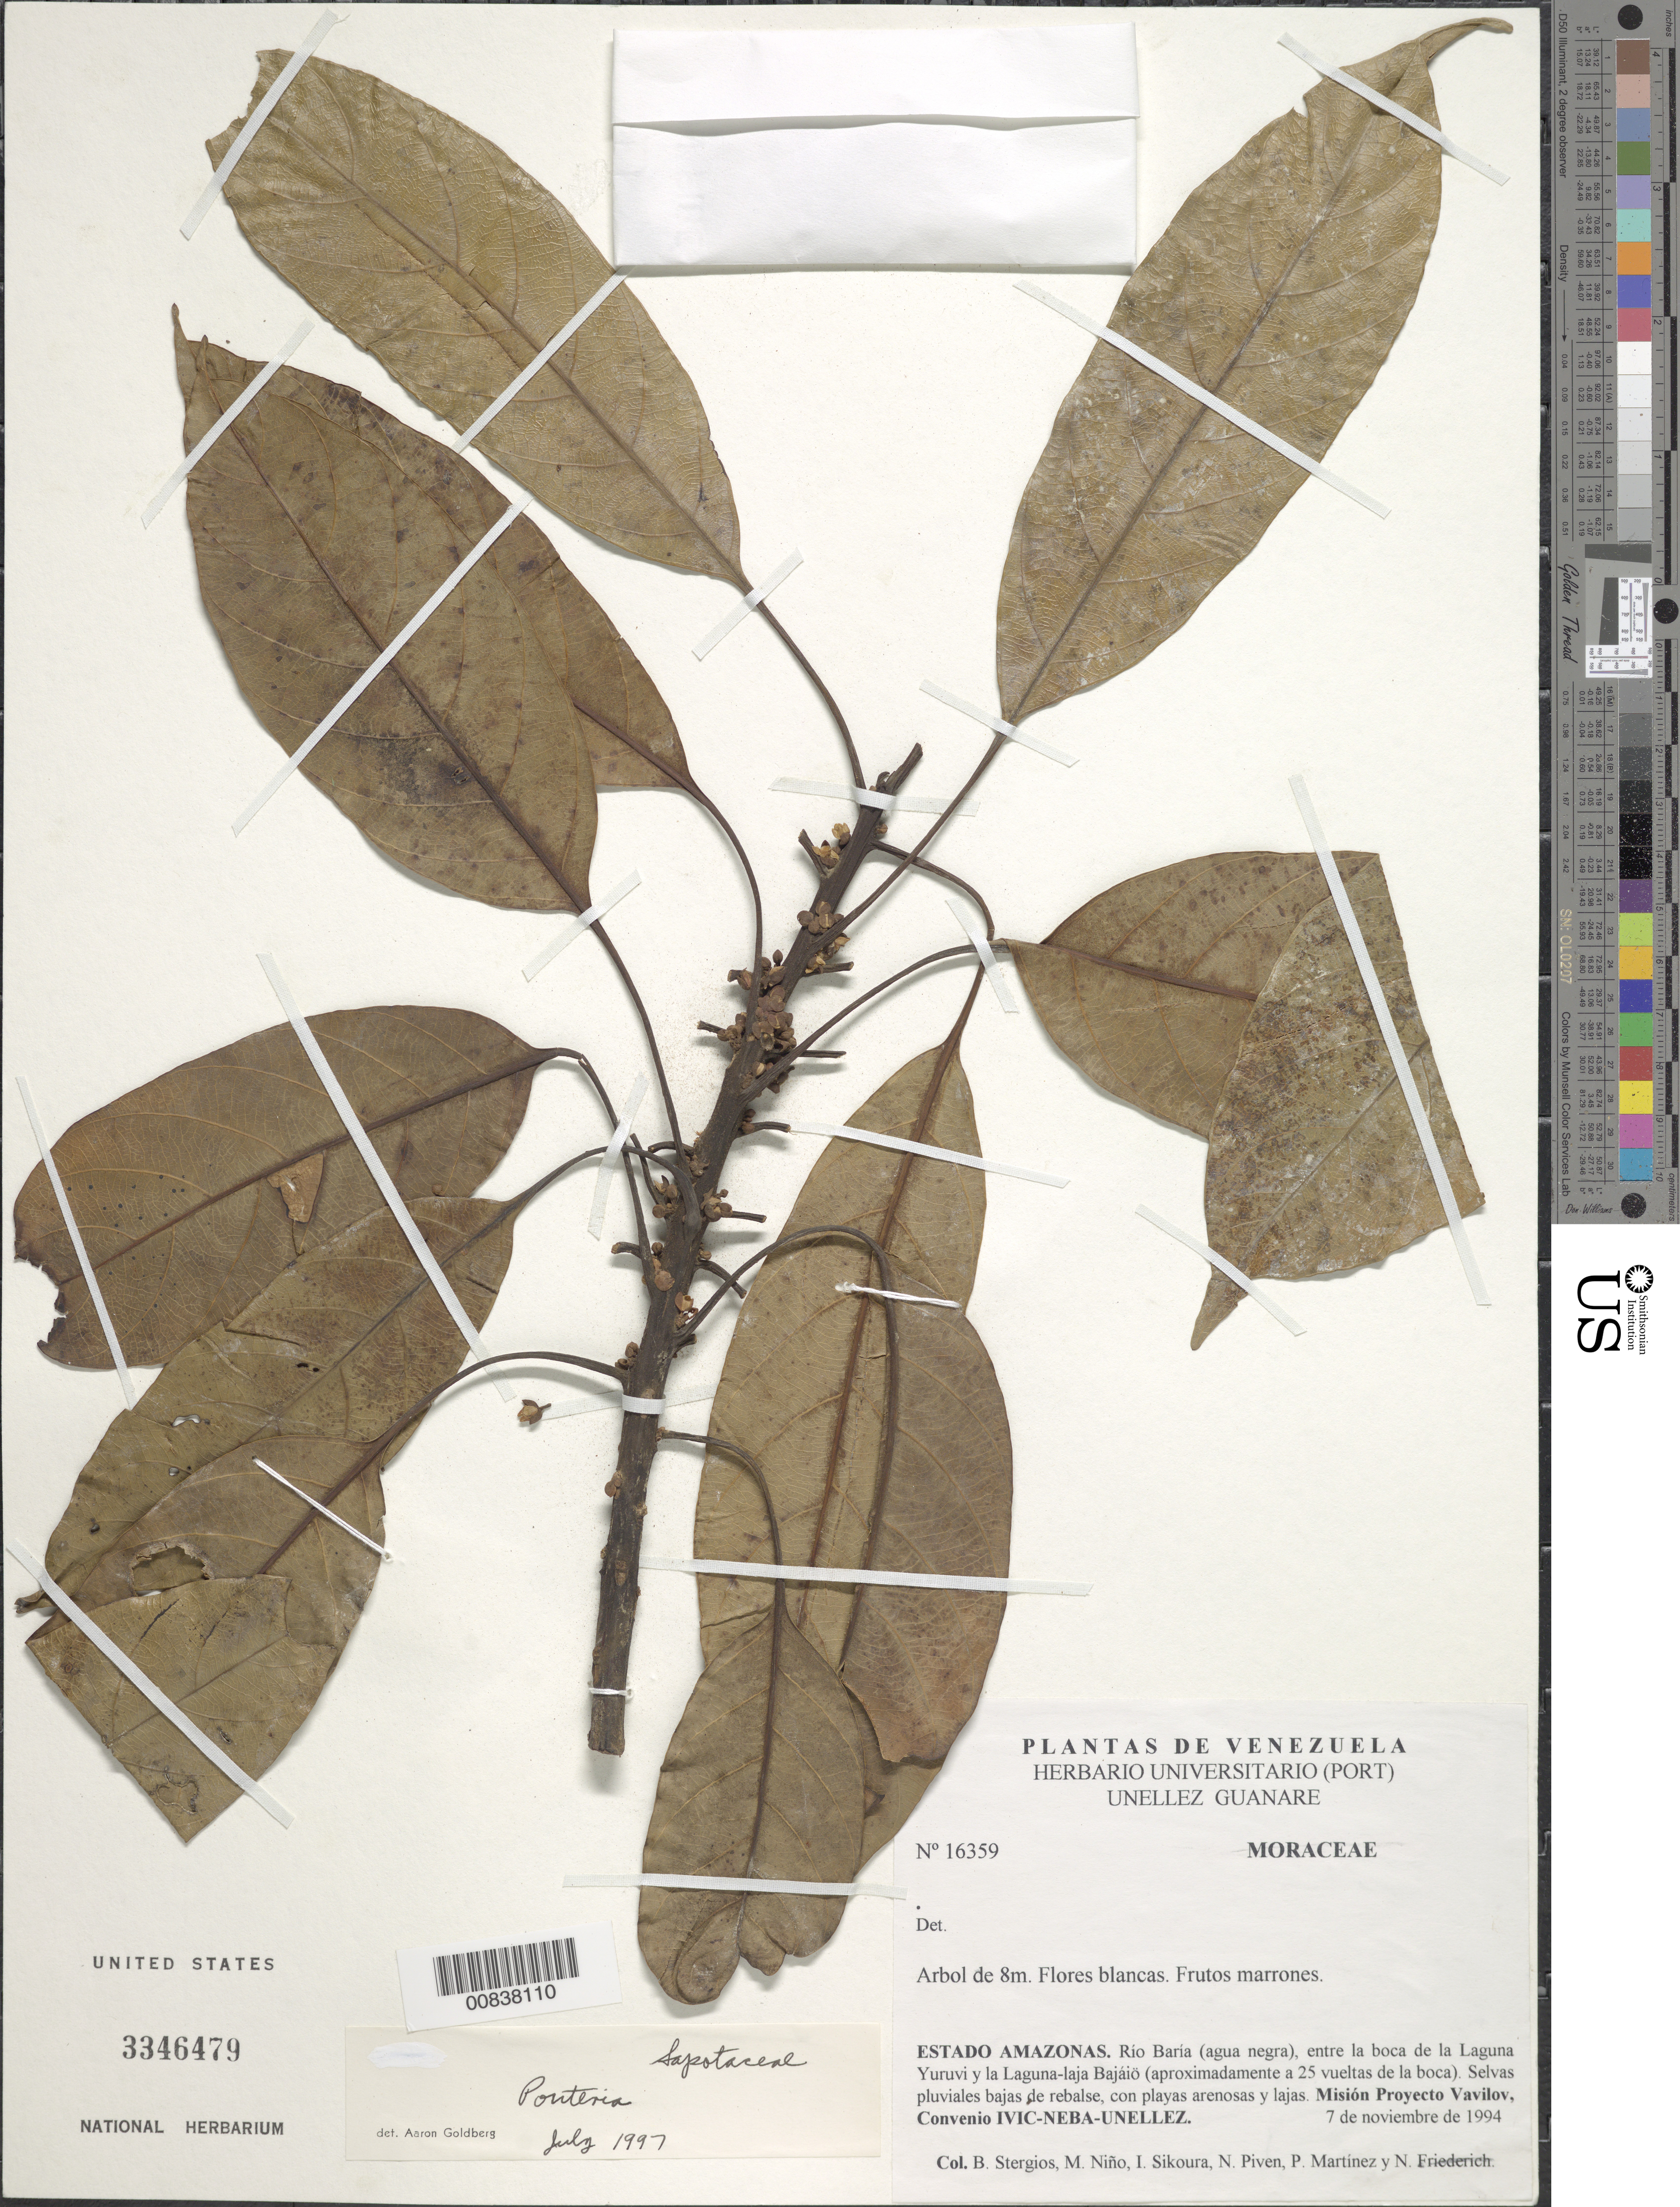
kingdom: Plantae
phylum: Tracheophyta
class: Magnoliopsida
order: Ericales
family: Sapotaceae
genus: Pouteria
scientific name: Pouteria sp.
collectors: B. G. Stergios, S. M. Niño, I. Sikoura, N. Piven, P. Martinez & N. Friederich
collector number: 16359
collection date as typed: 7-Nov-94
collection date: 1994-11-07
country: Venezuela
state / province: Amazonas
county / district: Río Negro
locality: Río Baría, entre la boca de la Laguna Yuruvi y la Laguna-laja Bajáiö (aprox. a 25 vueltas de la boca)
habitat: Selvas pluviales bajas de rebalse, con playas arenosas y lajas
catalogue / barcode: US 3346479